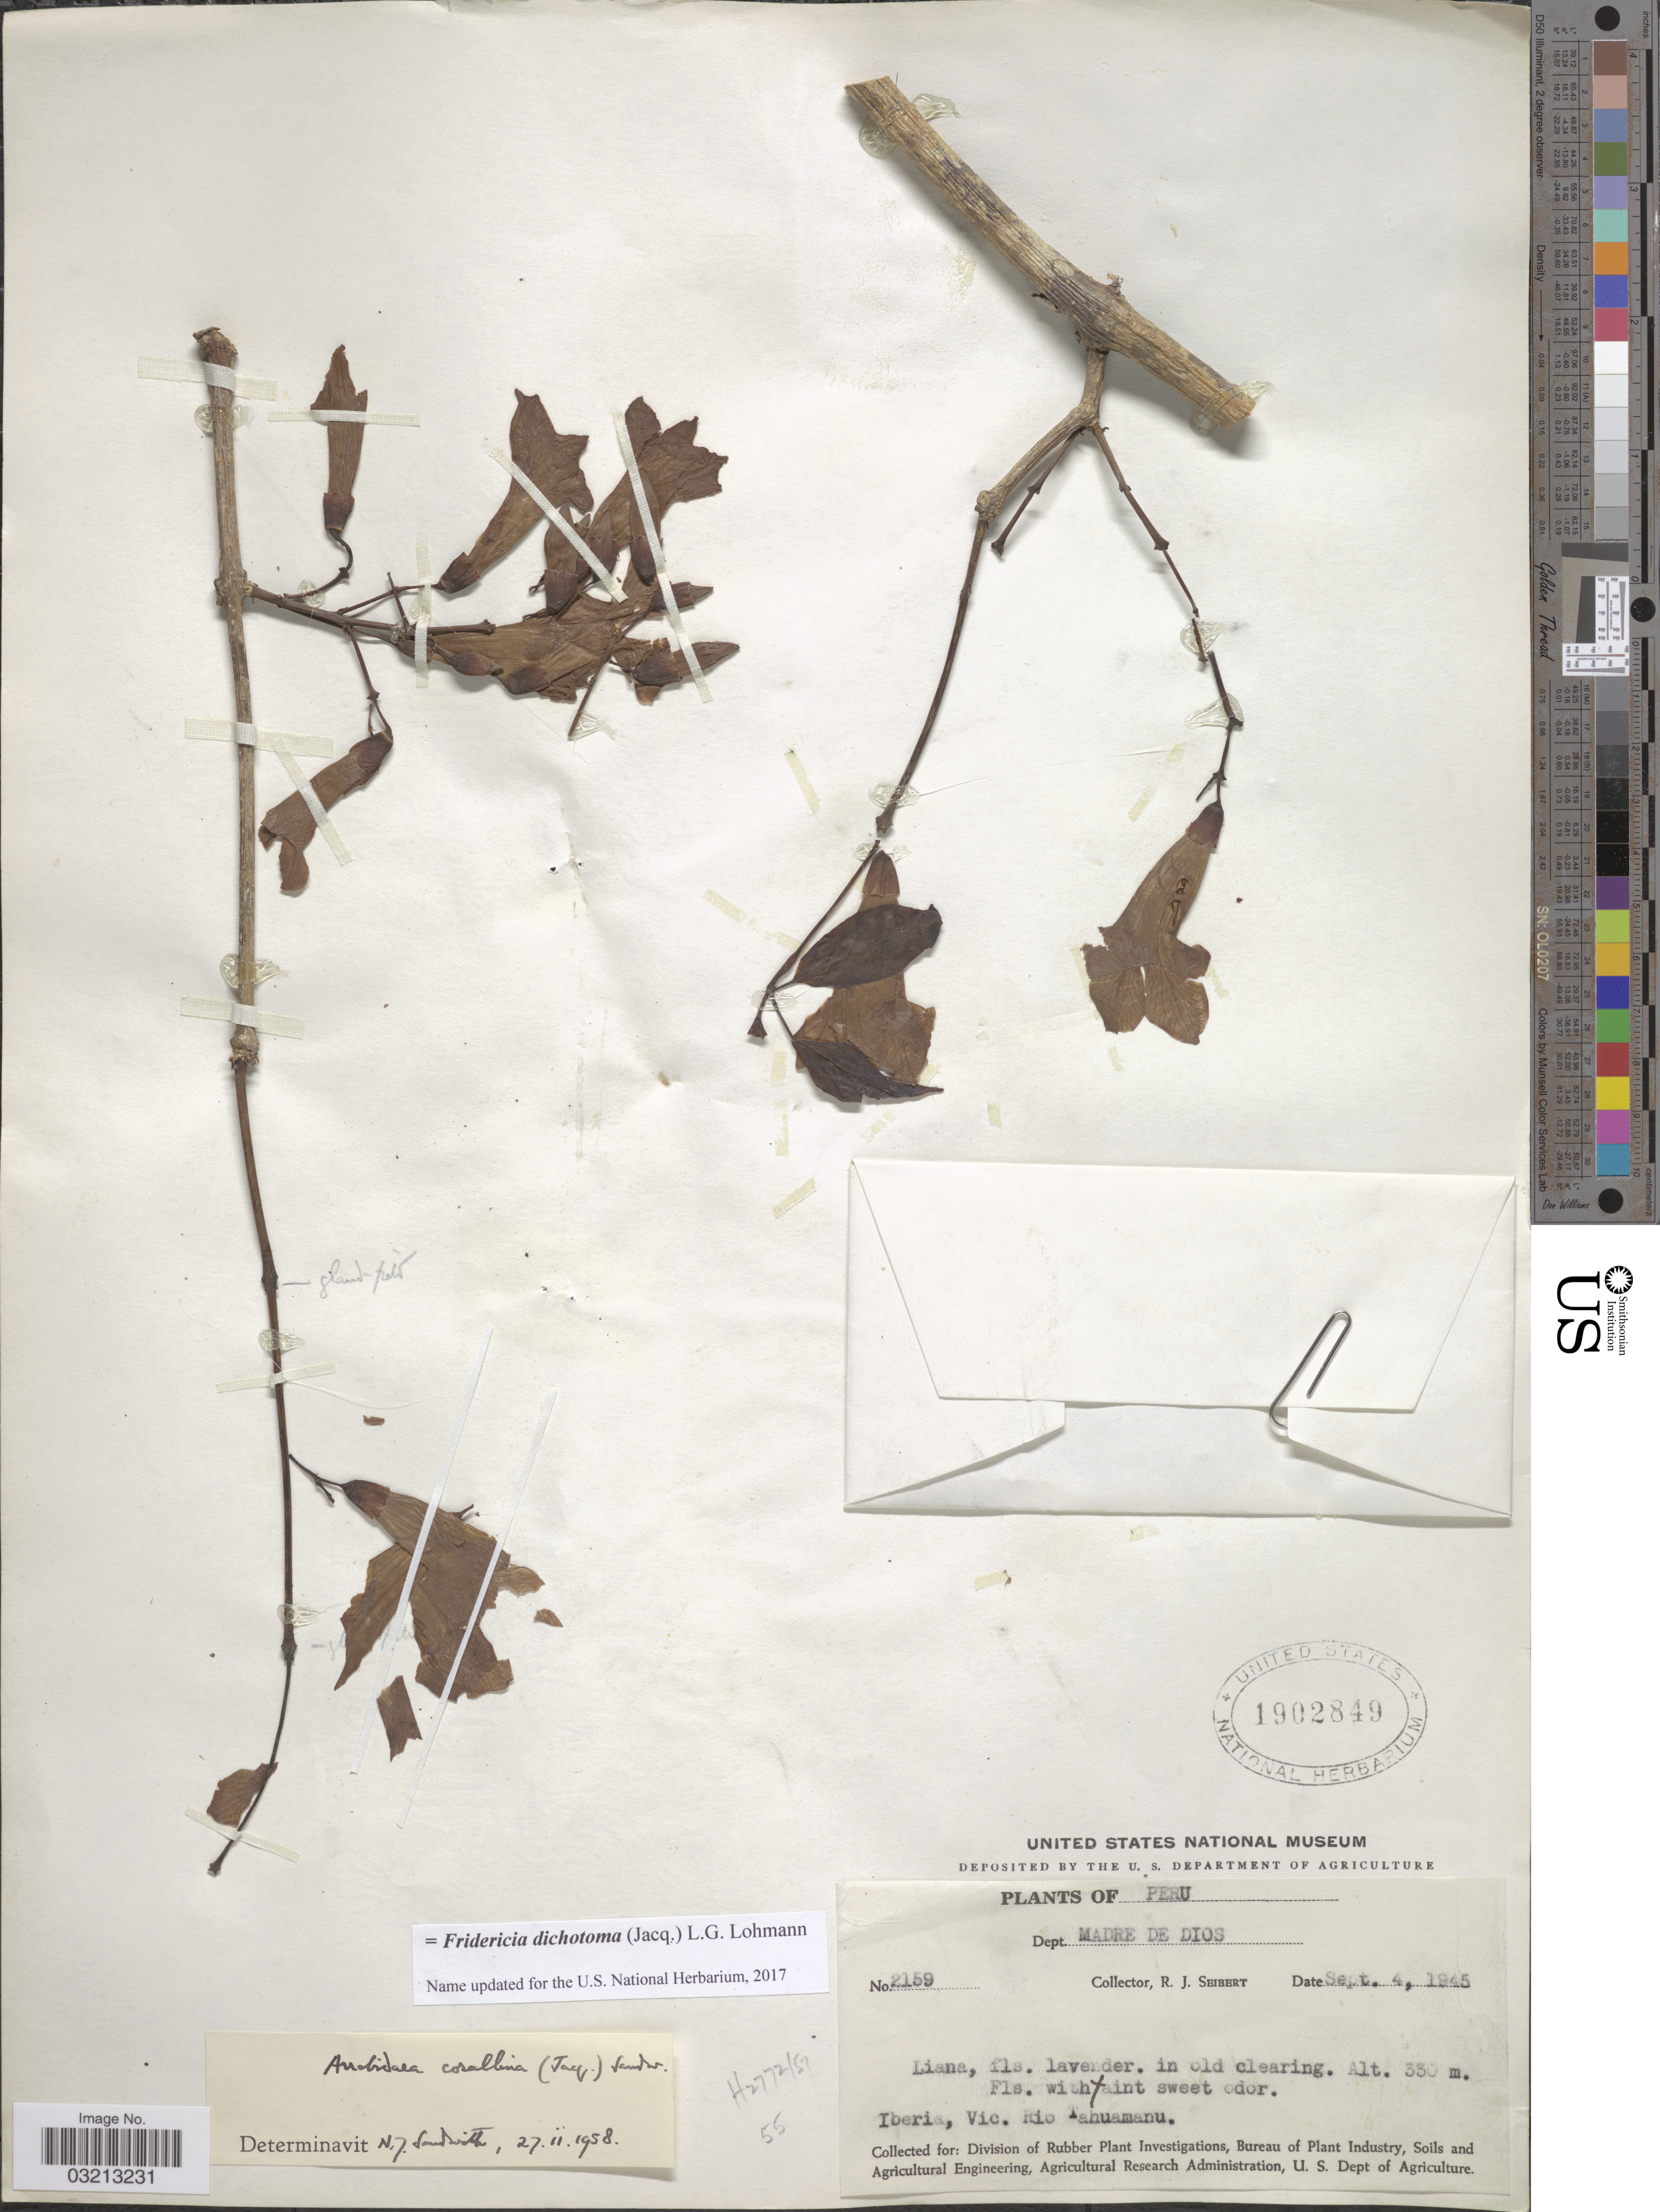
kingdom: Plantae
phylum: Tracheophyta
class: Magnoliopsida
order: Lamiales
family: Bignoniaceae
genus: Fridericia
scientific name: Fridericia dichotoma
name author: (Jacq.) L.G. Lohmann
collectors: R. J. Seibert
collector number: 2159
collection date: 1945-09-04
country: Peru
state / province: Madre de Dios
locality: Iberia, Vic. Rio Tahuamanu.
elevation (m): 330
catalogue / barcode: US 1902849